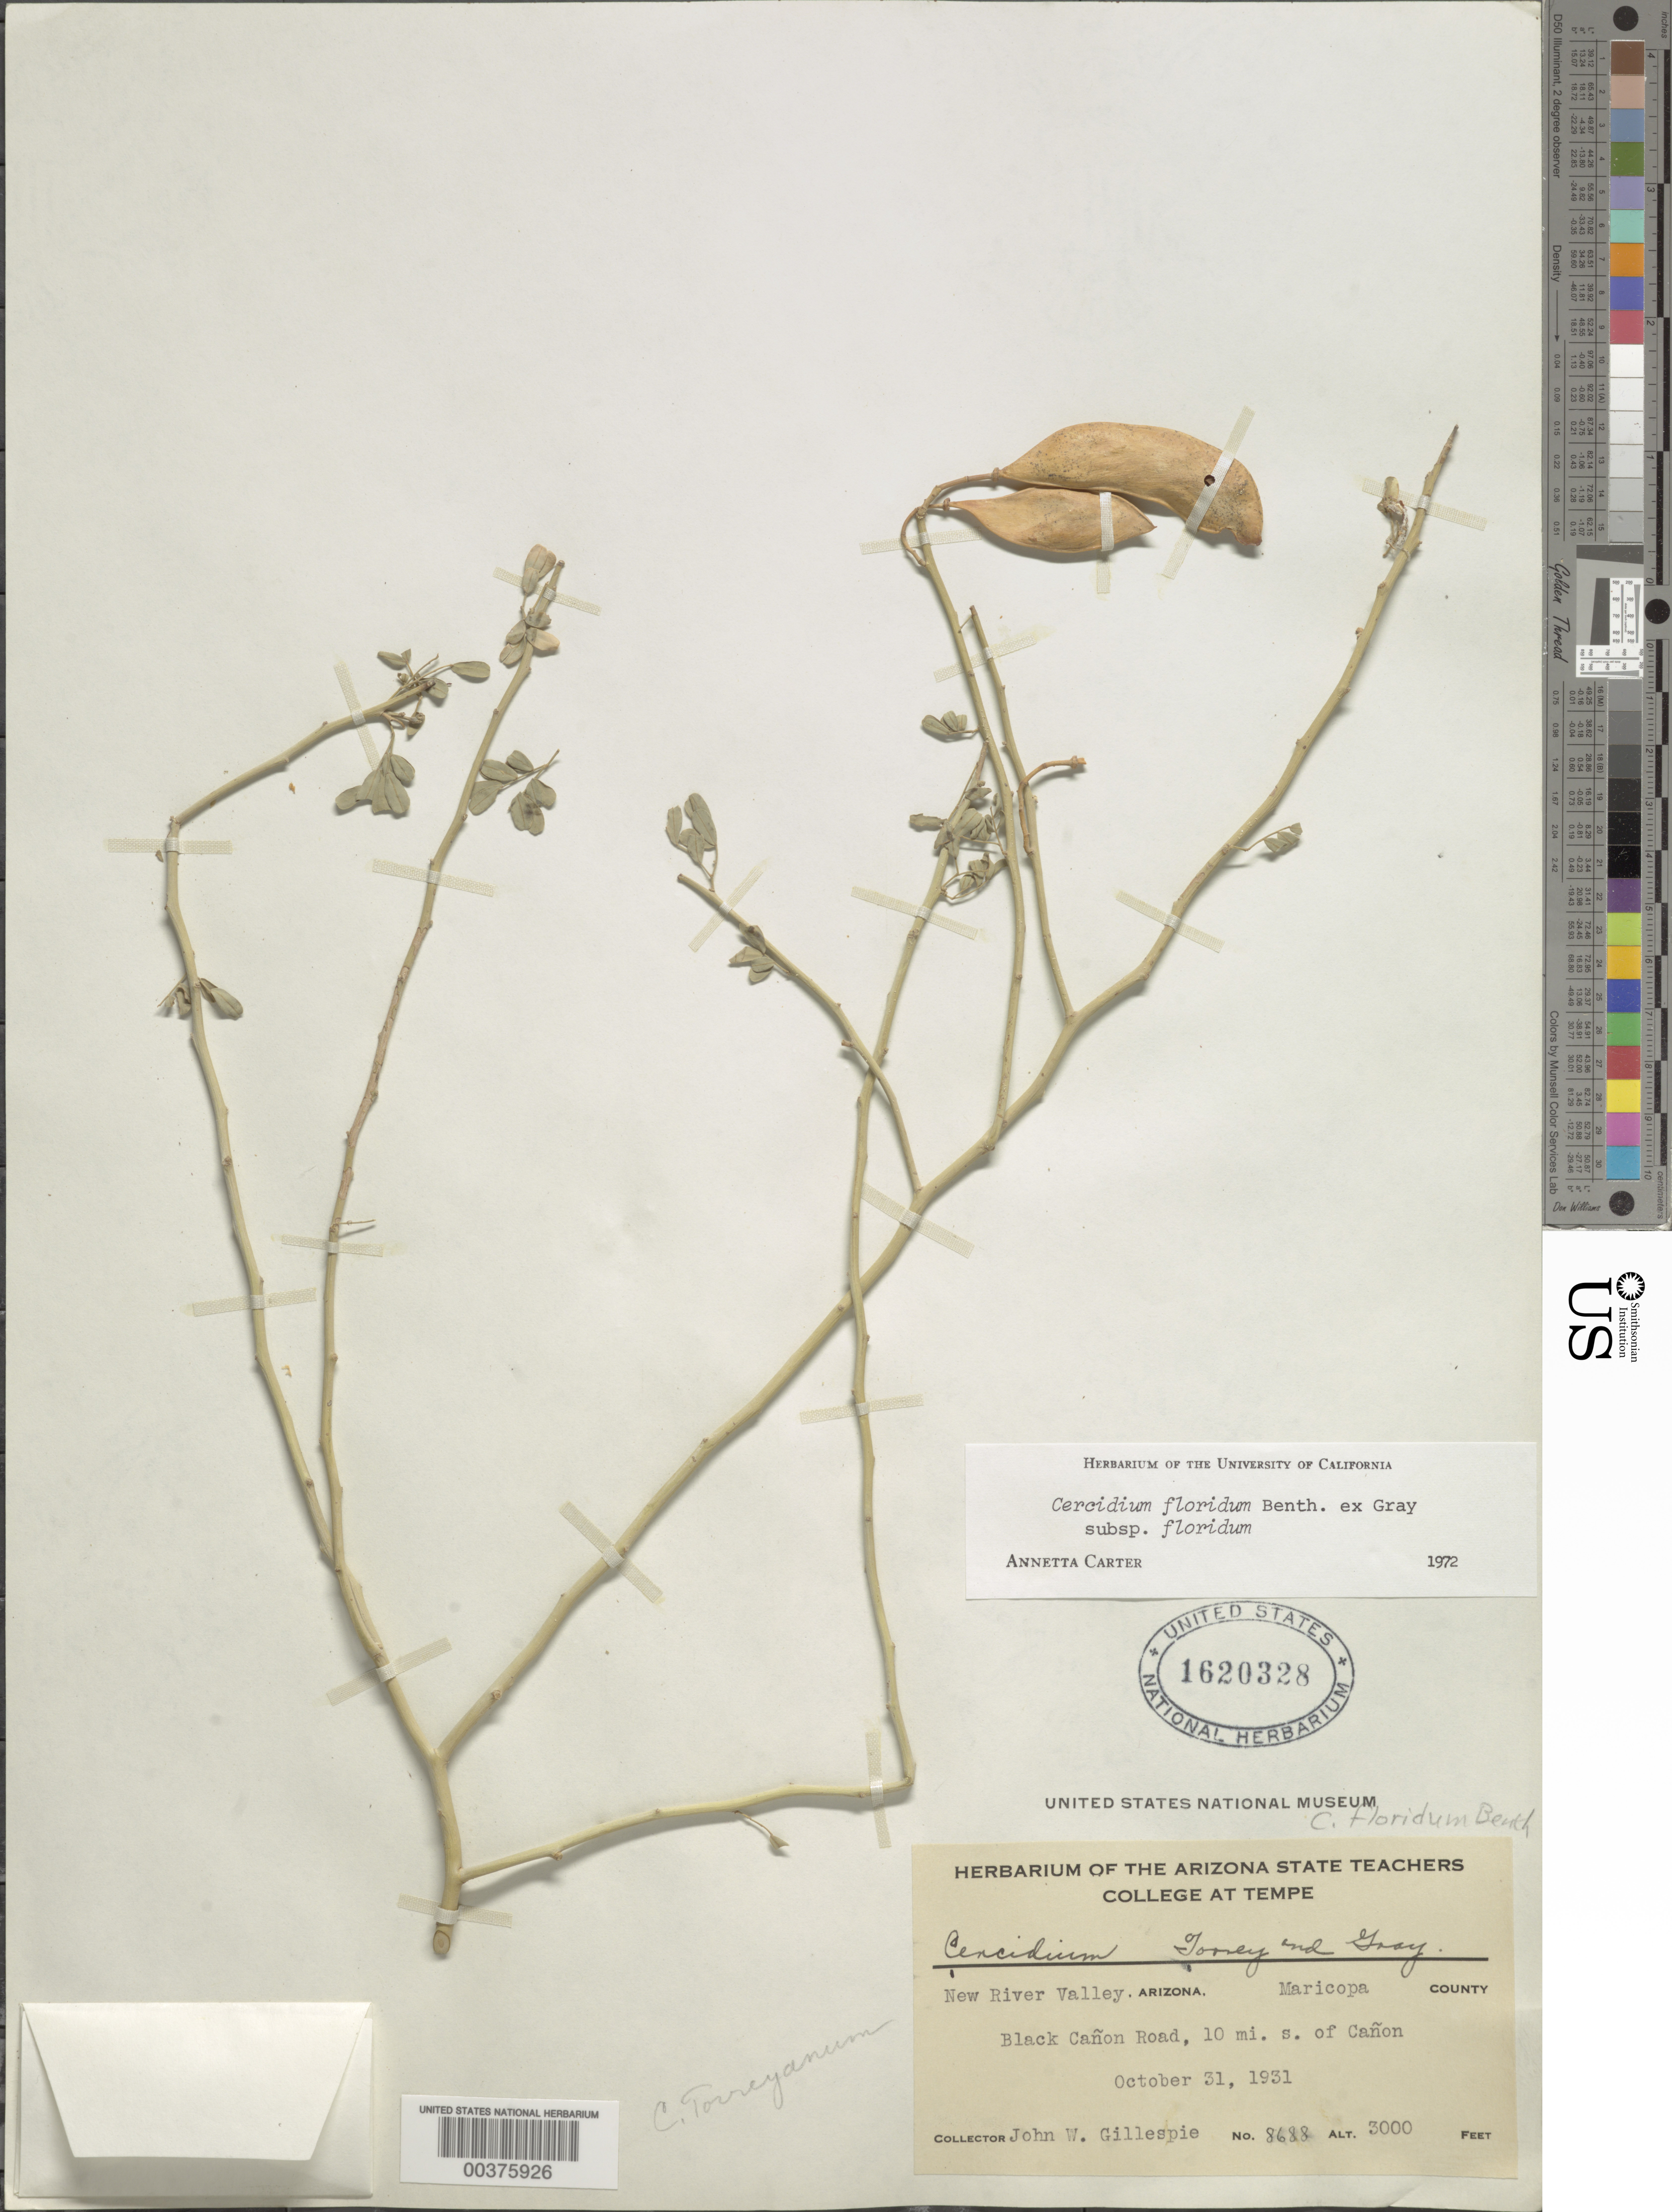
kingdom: Plantae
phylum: Tracheophyta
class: Magnoliopsida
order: Fabales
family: Fabaceae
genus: Parkinsonia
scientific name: Parkinsonia florida subsp. florida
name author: (Benth. ex A. Gray) S. Watson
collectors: J. W. Gillespie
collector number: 8688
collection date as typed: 31 Oct 1931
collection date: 1931-10-31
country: United States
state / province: Arizona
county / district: Maricopa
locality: Black canon road, s of canon, new river valley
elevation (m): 914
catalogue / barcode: US 1620328